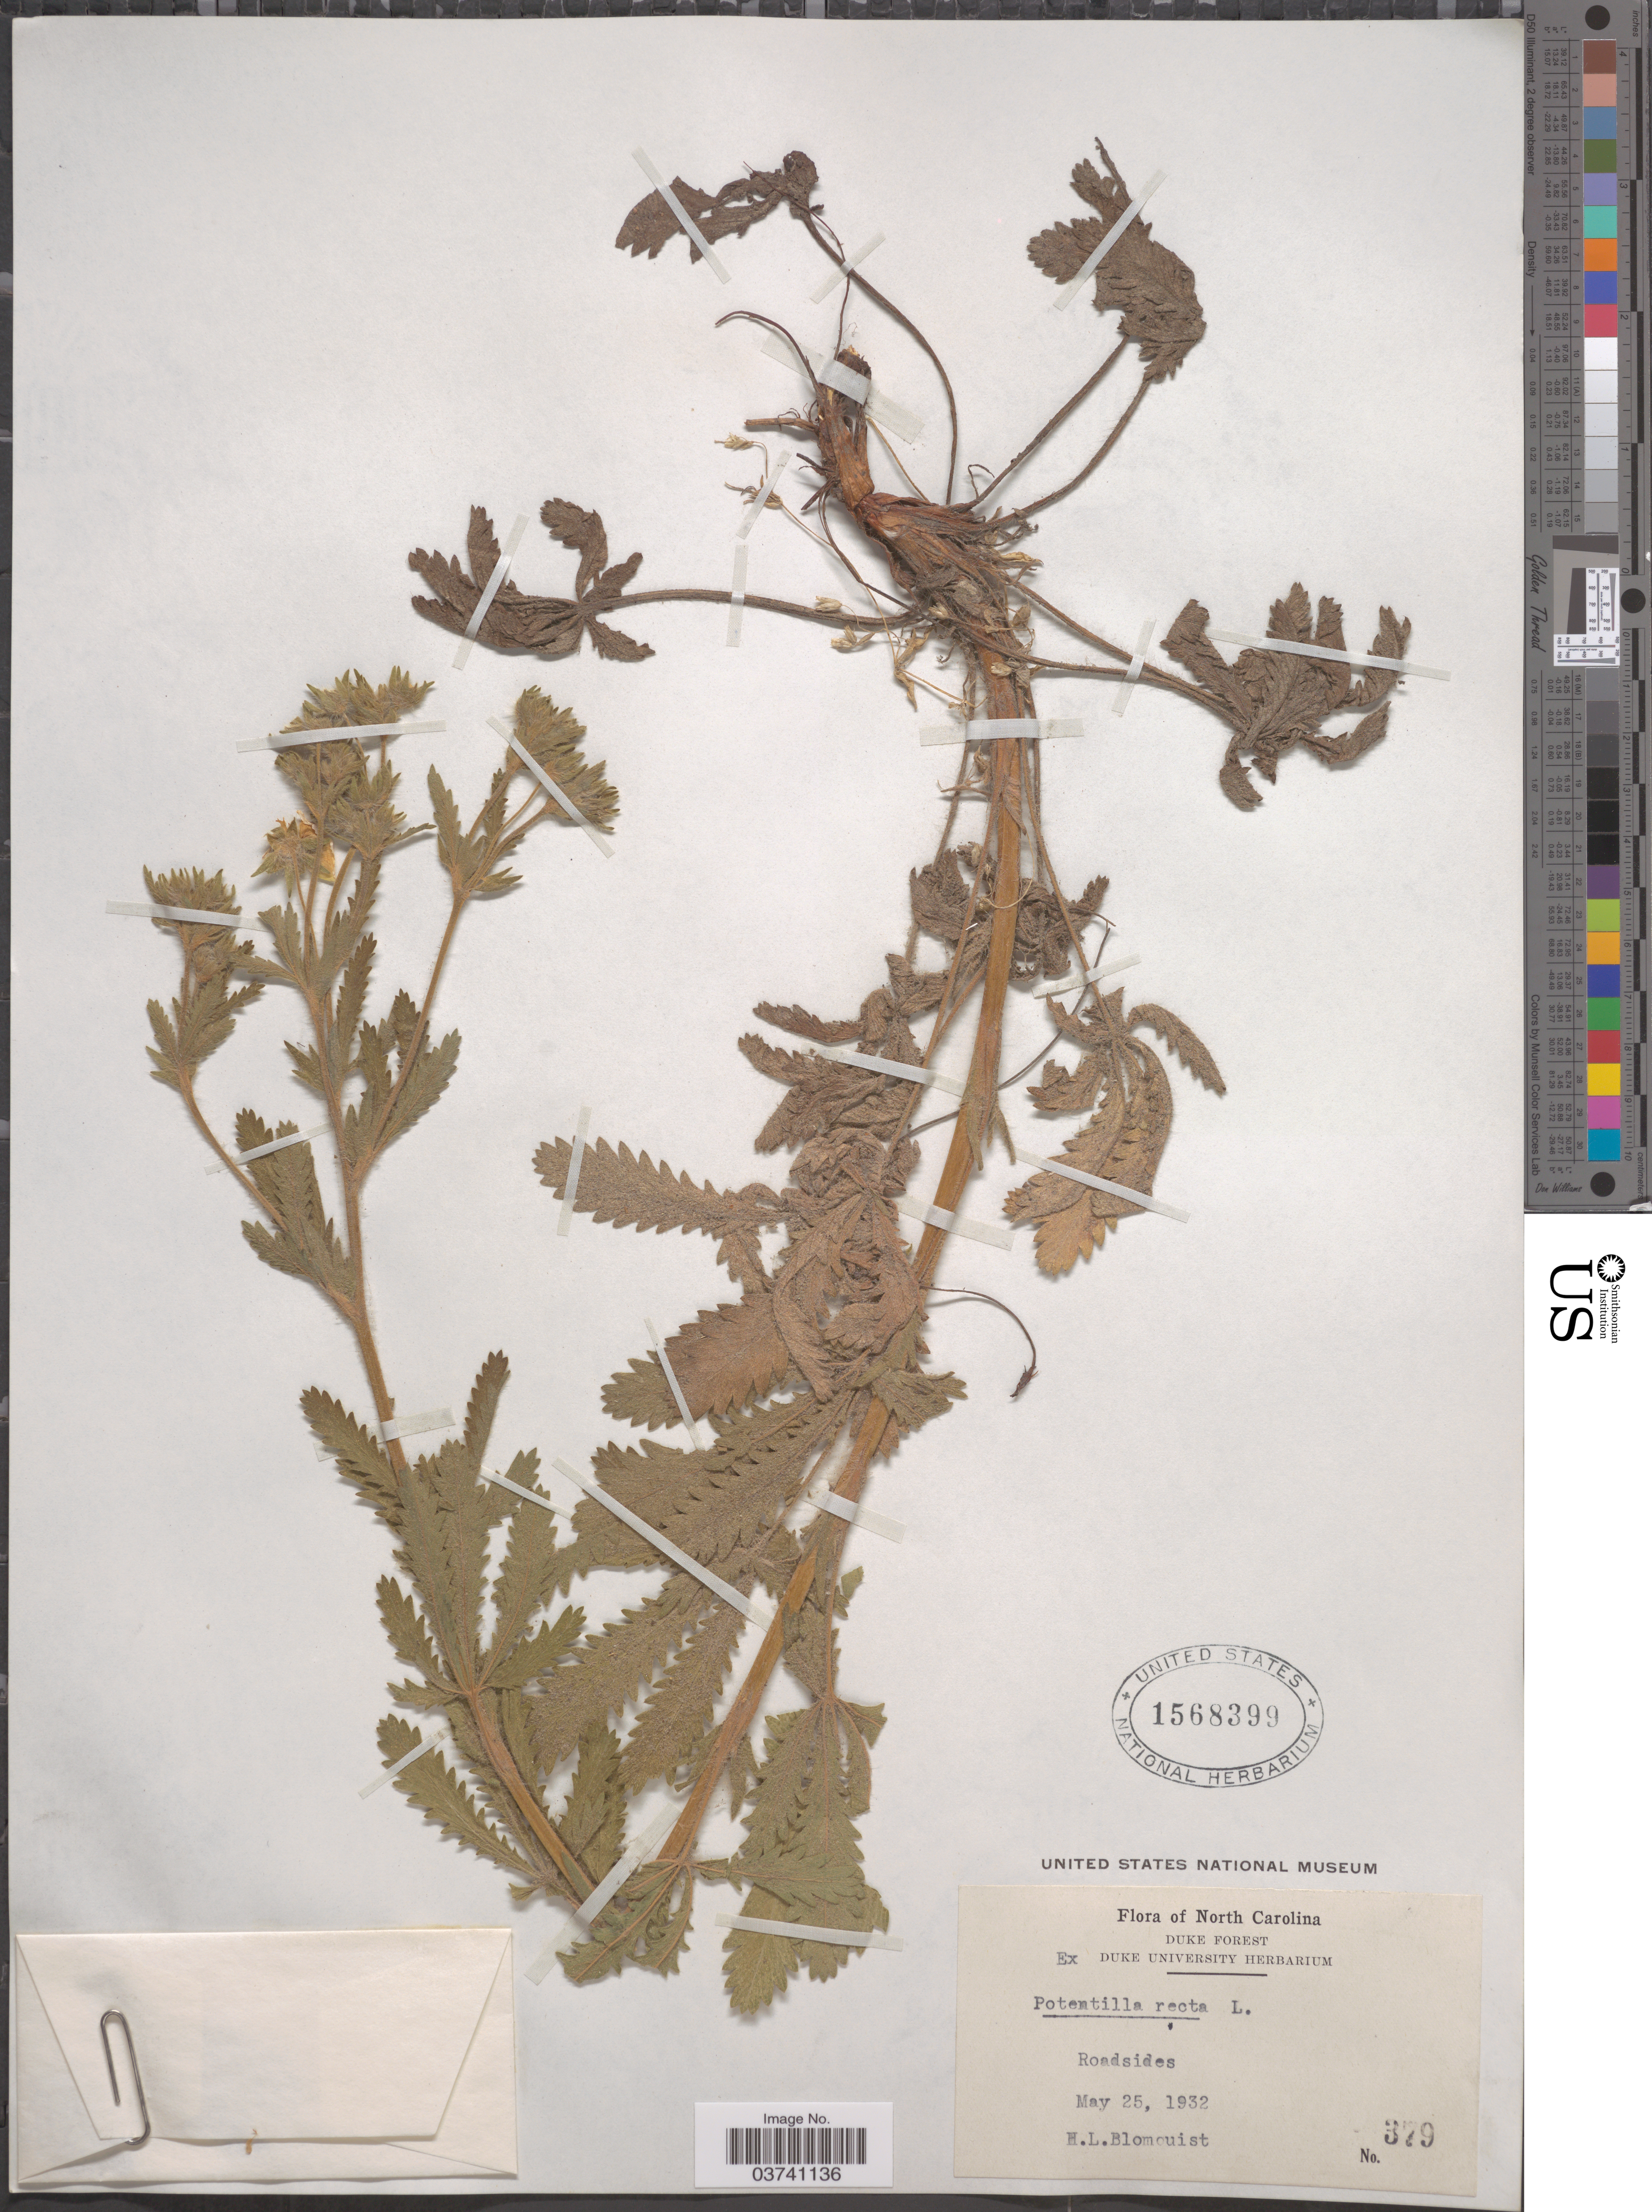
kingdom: Plantae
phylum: Tracheophyta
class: Magnoliopsida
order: Rosales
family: Rosaceae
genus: Potentilla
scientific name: Potentilla recta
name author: L.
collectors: H. Blomquist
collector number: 379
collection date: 1932-05-25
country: United States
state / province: North Carolina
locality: Duke Forest. Roadsides.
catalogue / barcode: US 1568399